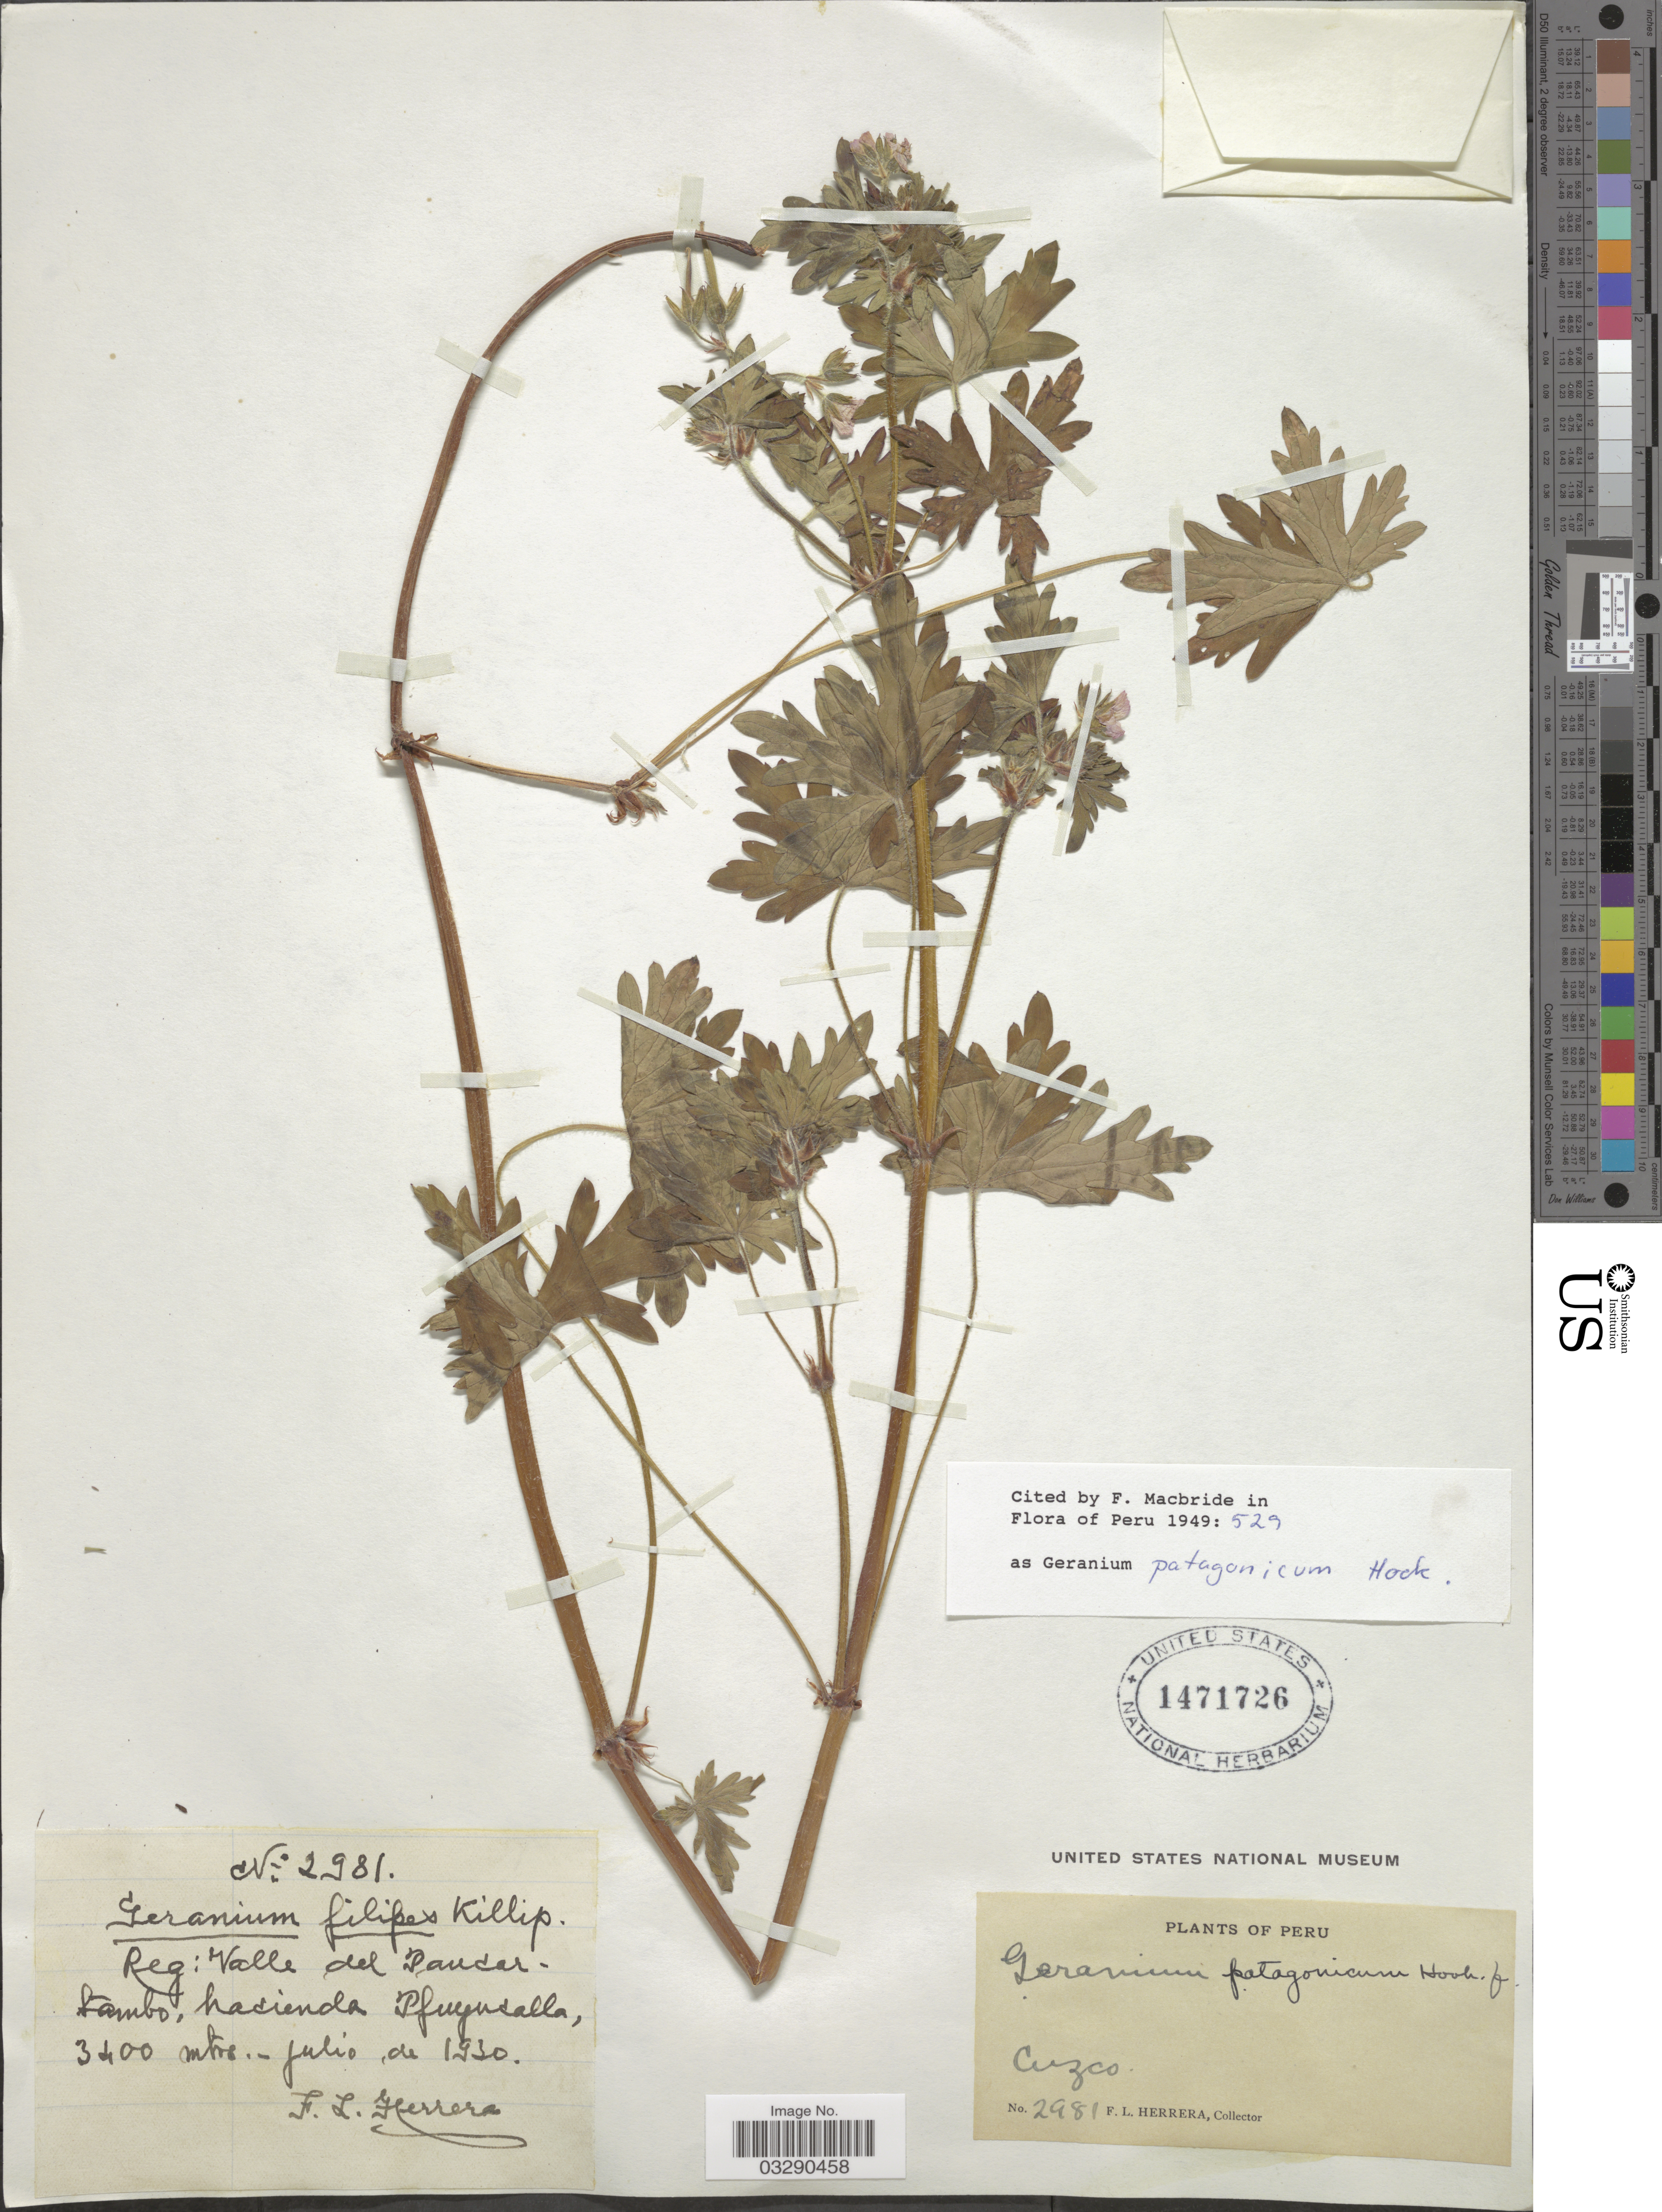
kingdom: Plantae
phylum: Tracheophyta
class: Magnoliopsida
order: Geraniales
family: Geraniaceae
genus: Geranium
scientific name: Geranium sp.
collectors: F. L. Herrera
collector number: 2981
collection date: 1930-07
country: Peru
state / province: Cusco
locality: Reg: Valle del Paucartambo, hacienda Pfuyucalla.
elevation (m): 3400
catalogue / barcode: US 1471726